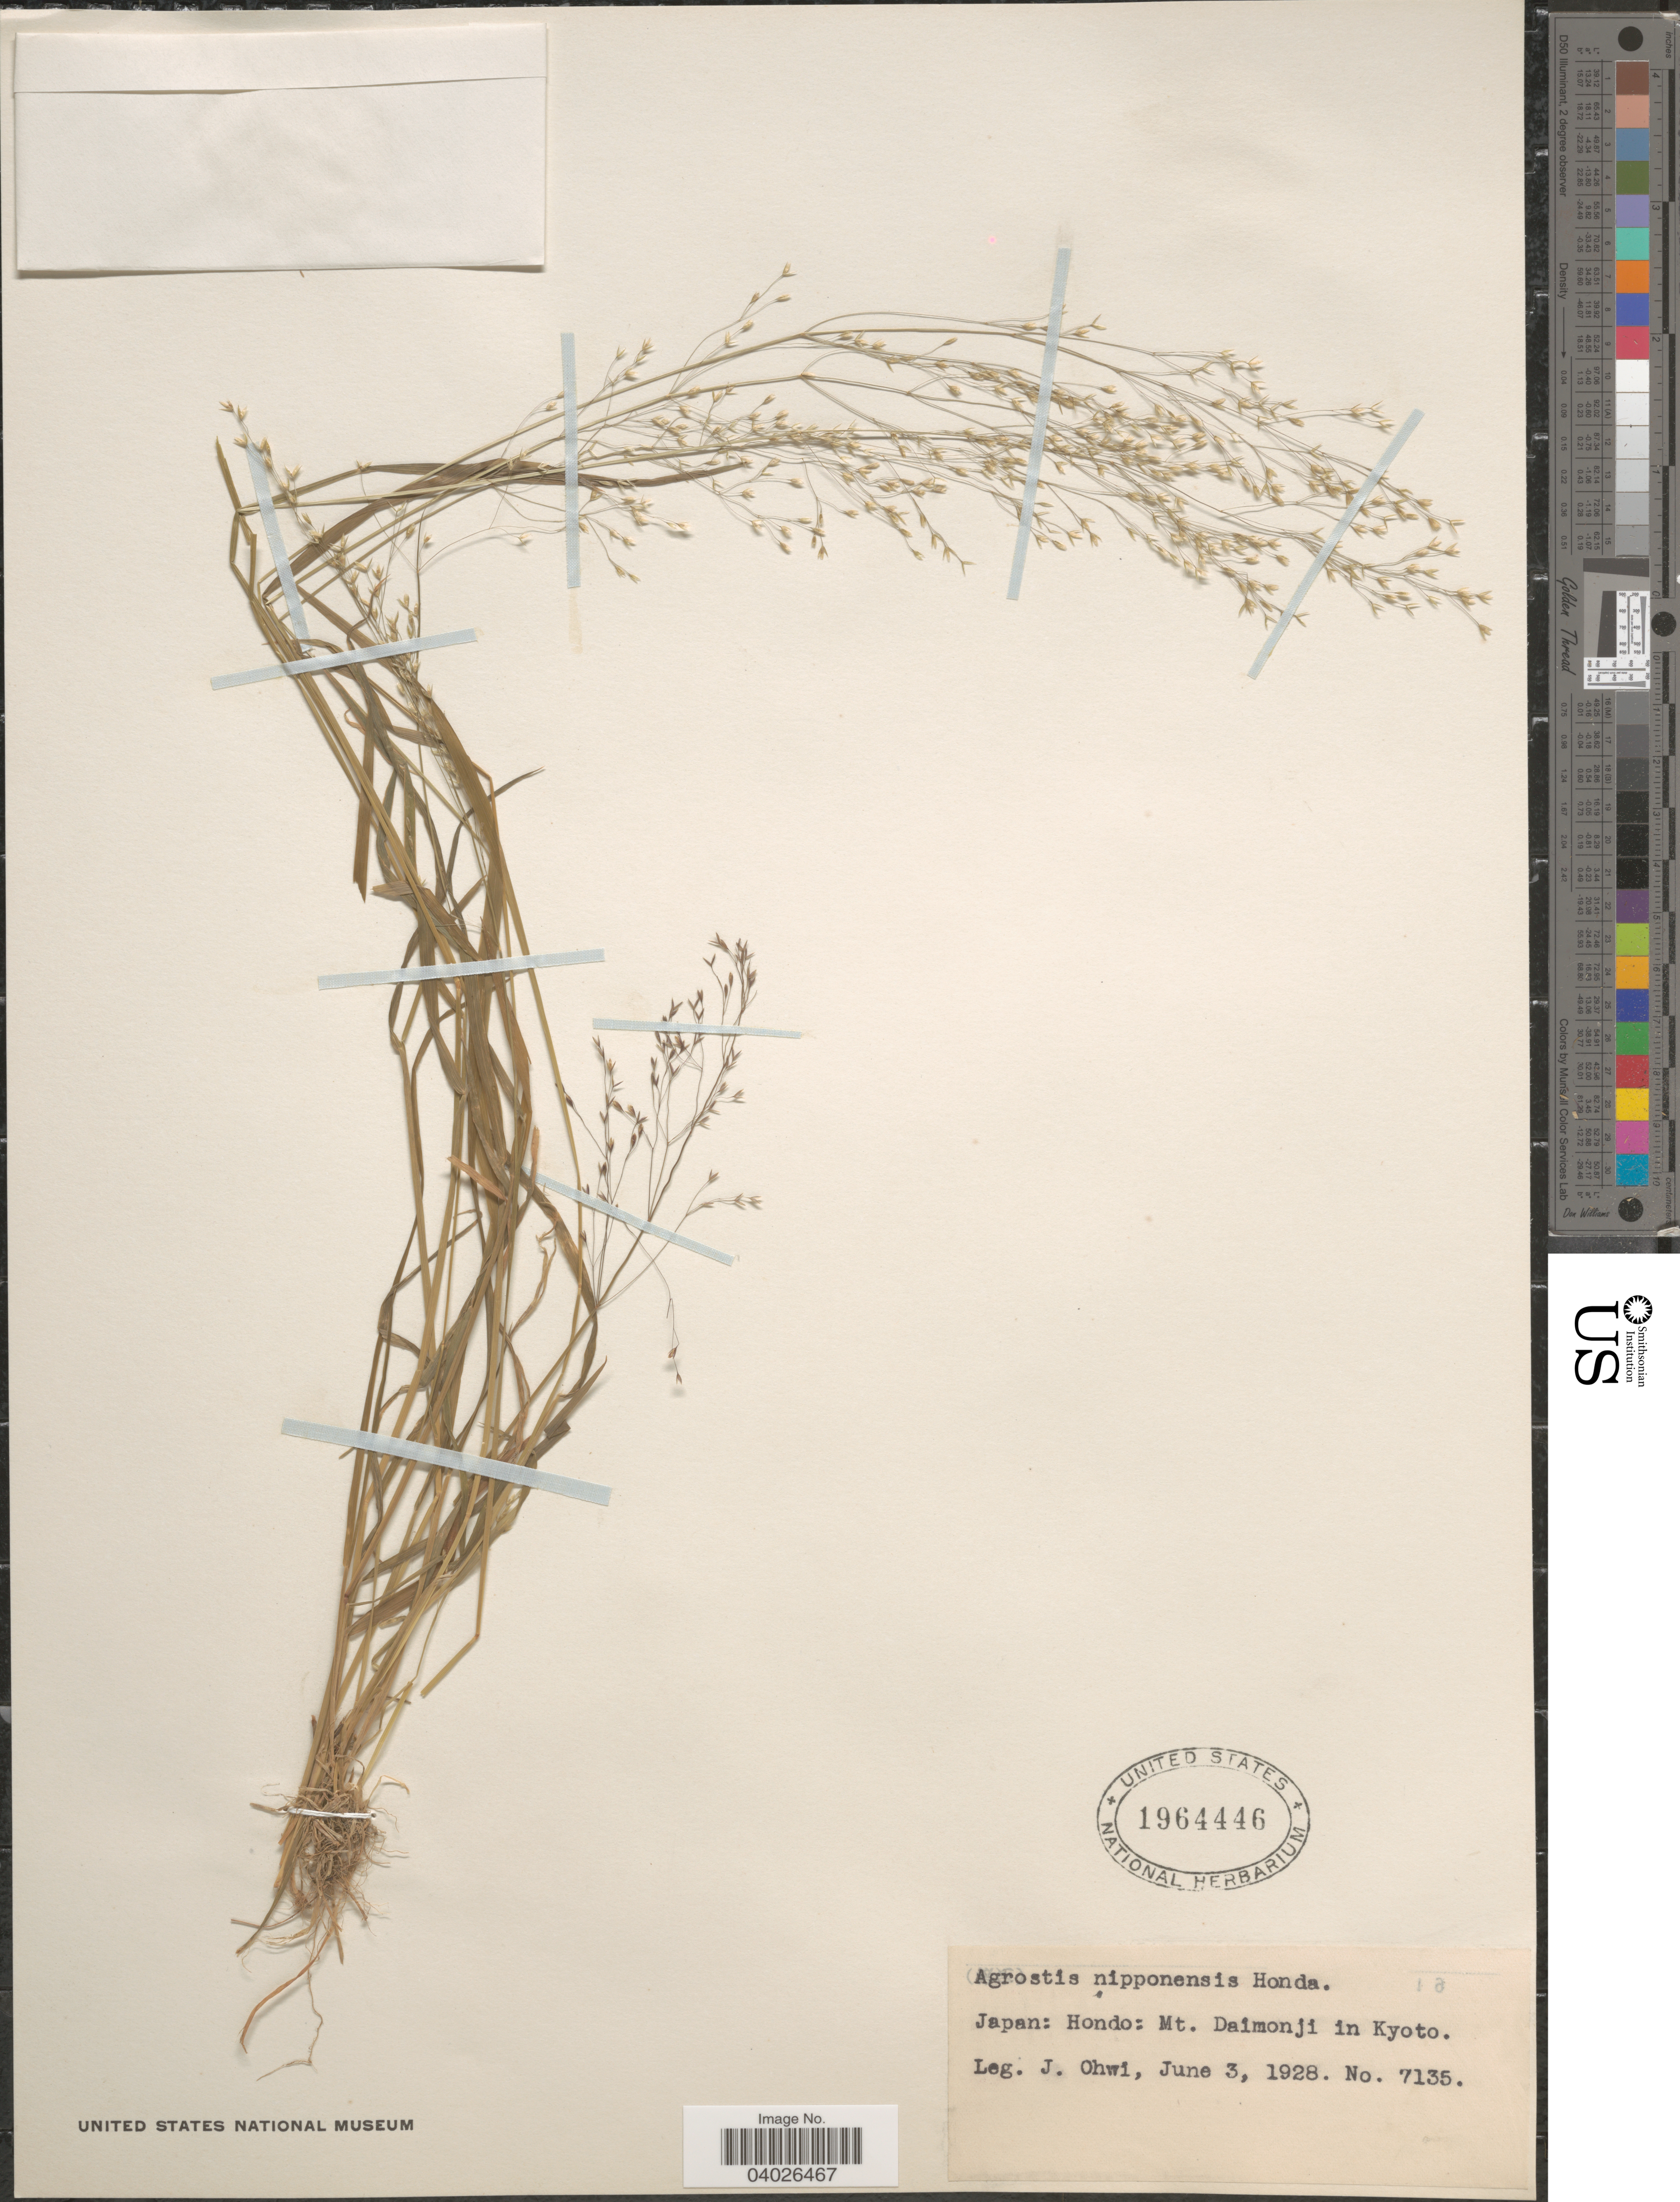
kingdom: Plantae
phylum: Tracheophyta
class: Liliopsida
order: Poales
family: Poaceae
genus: Agrostis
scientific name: Agrostis nipponensis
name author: Honda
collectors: J. Ohwi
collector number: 7135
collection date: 1928-06-03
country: Japan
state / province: Kyoto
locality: Hondo: Mt. Daimonji in Kyoto.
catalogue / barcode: US 1964446